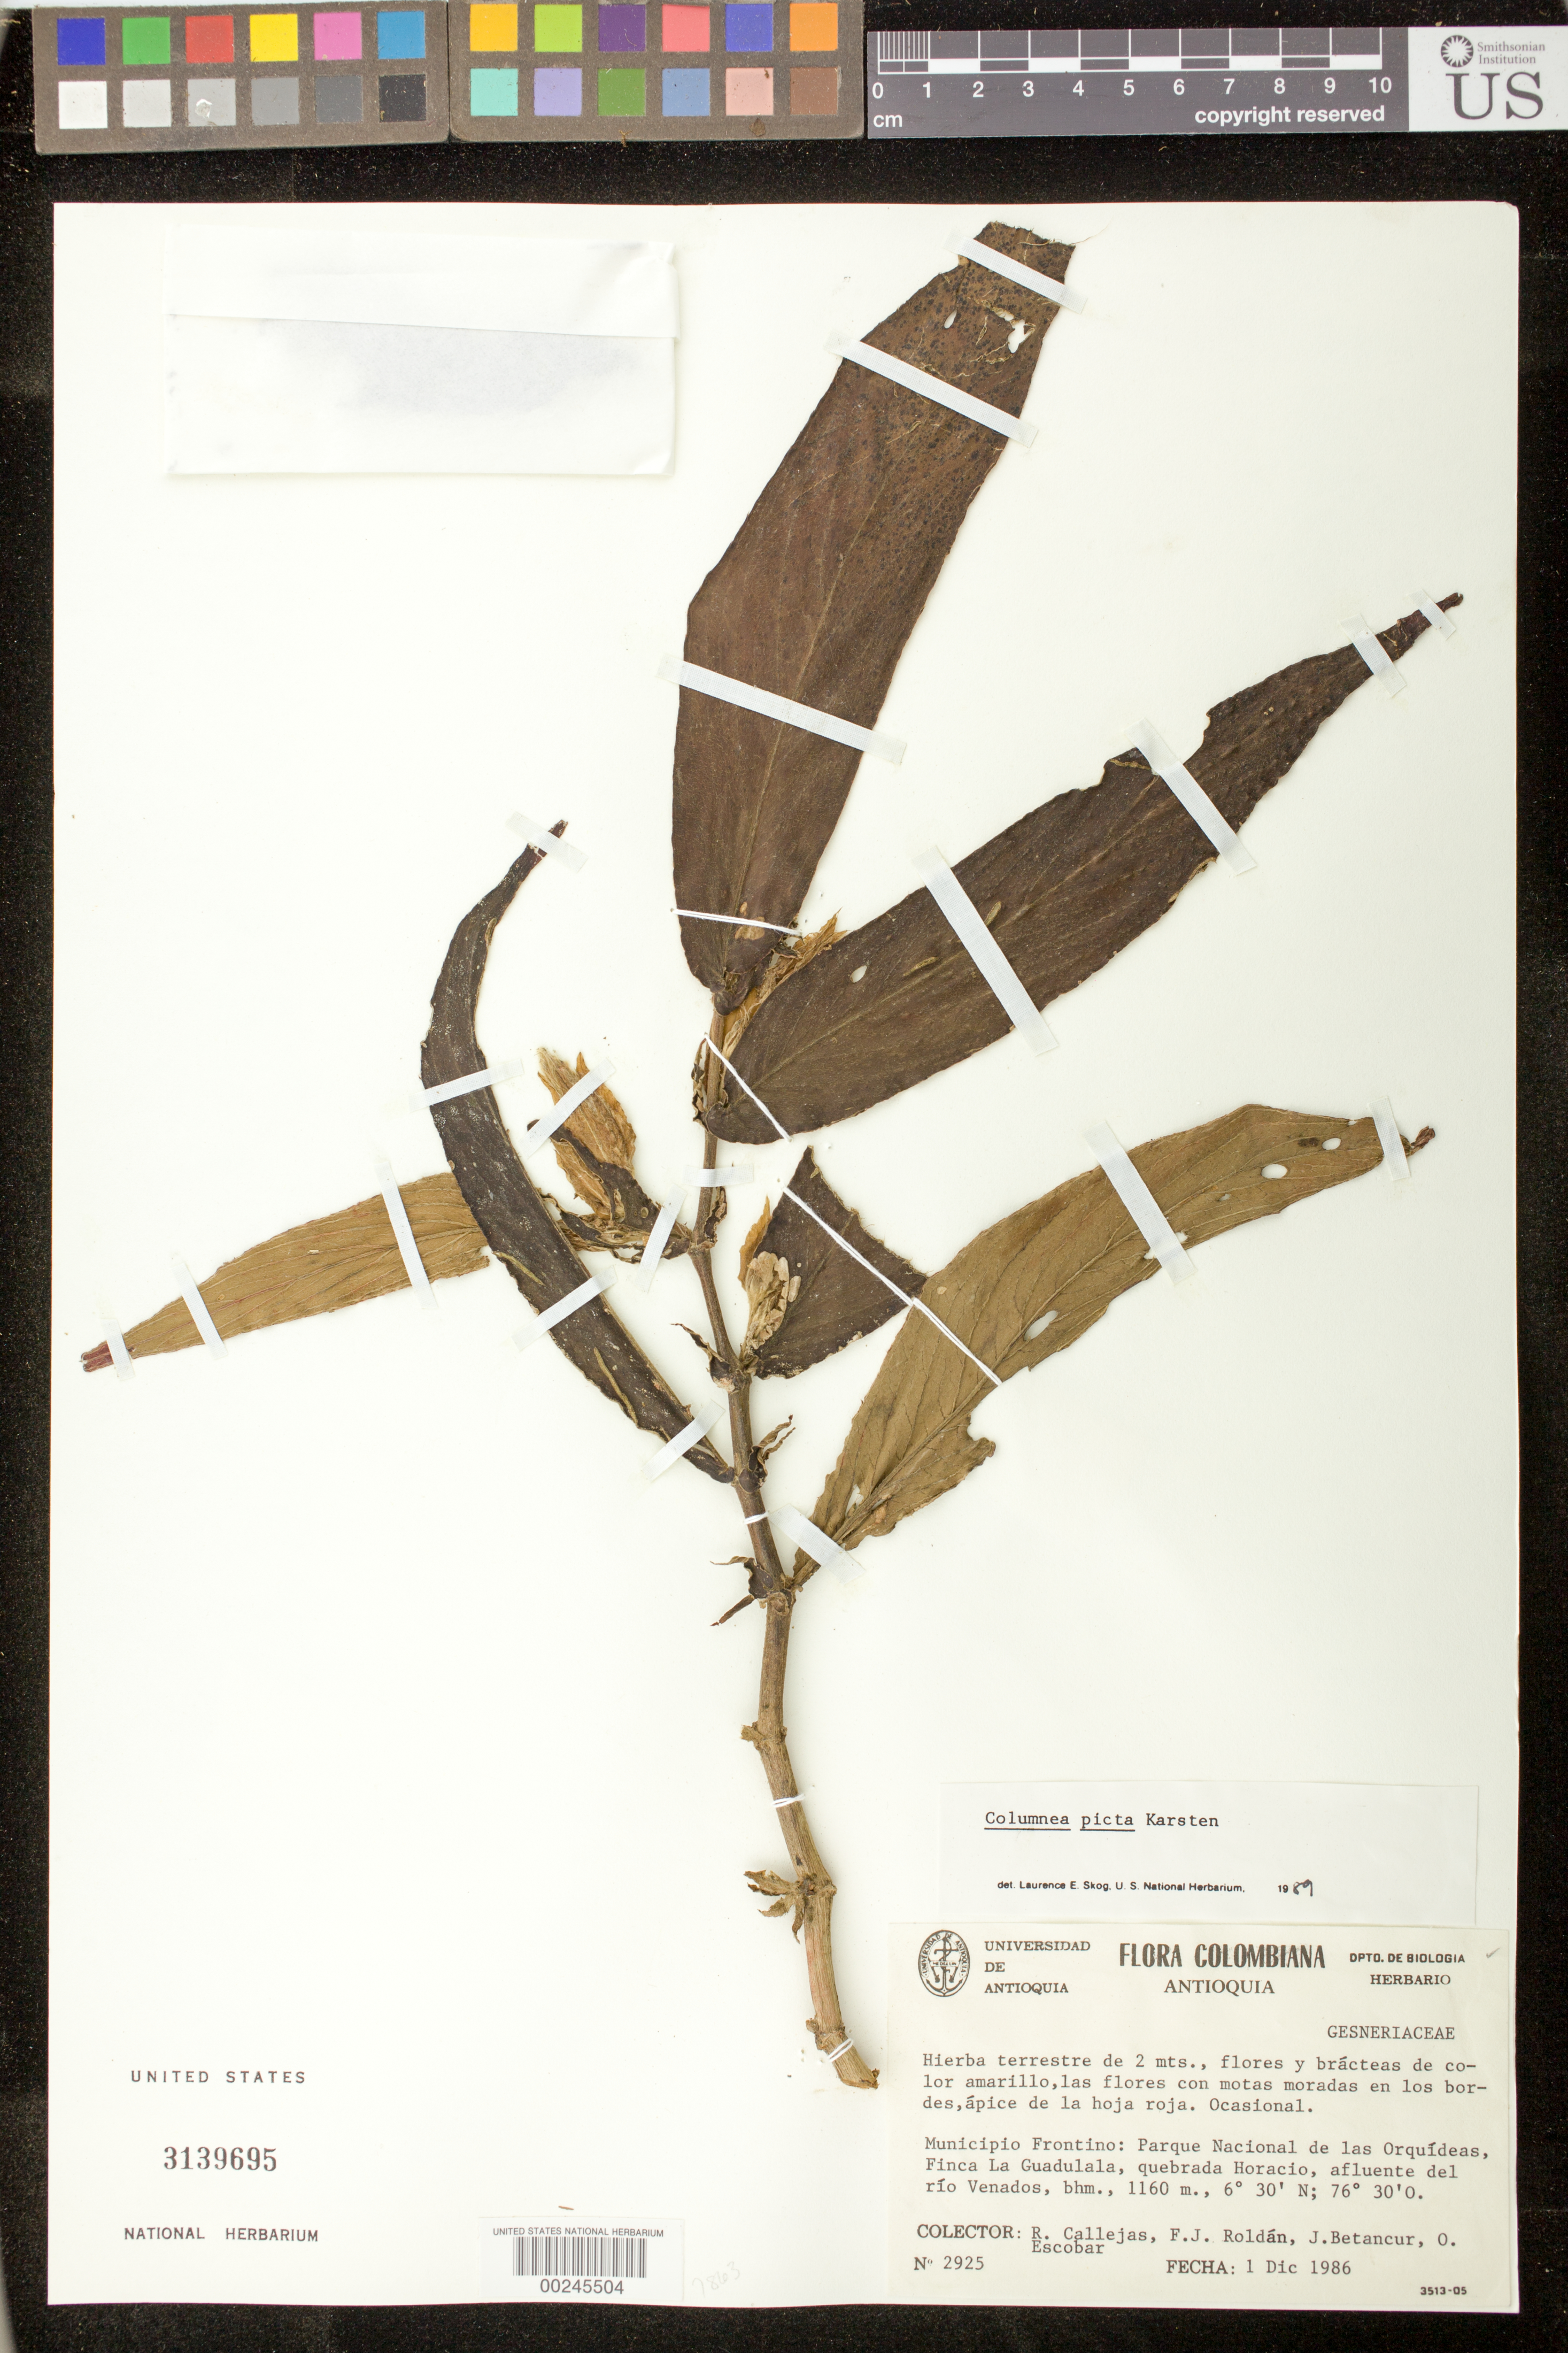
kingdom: Plantae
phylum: Tracheophyta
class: Magnoliopsida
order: Lamiales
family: Gesneriaceae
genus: Columnea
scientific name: Columnea karsteniana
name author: Singh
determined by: Skog, Laurence E.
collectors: R. Callejas, F. J. Roldán, J. C. Betancur & O. D. Escobar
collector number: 2925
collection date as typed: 01 Dec 1986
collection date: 1986-12-01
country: Colombia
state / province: Antioquia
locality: Mpio. Frontino, Parque Nacional de las Orquideas, Finca la Guadulala, Quebrada Horacio, tributary of Rio Venados, bhm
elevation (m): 1160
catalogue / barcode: US 3139695